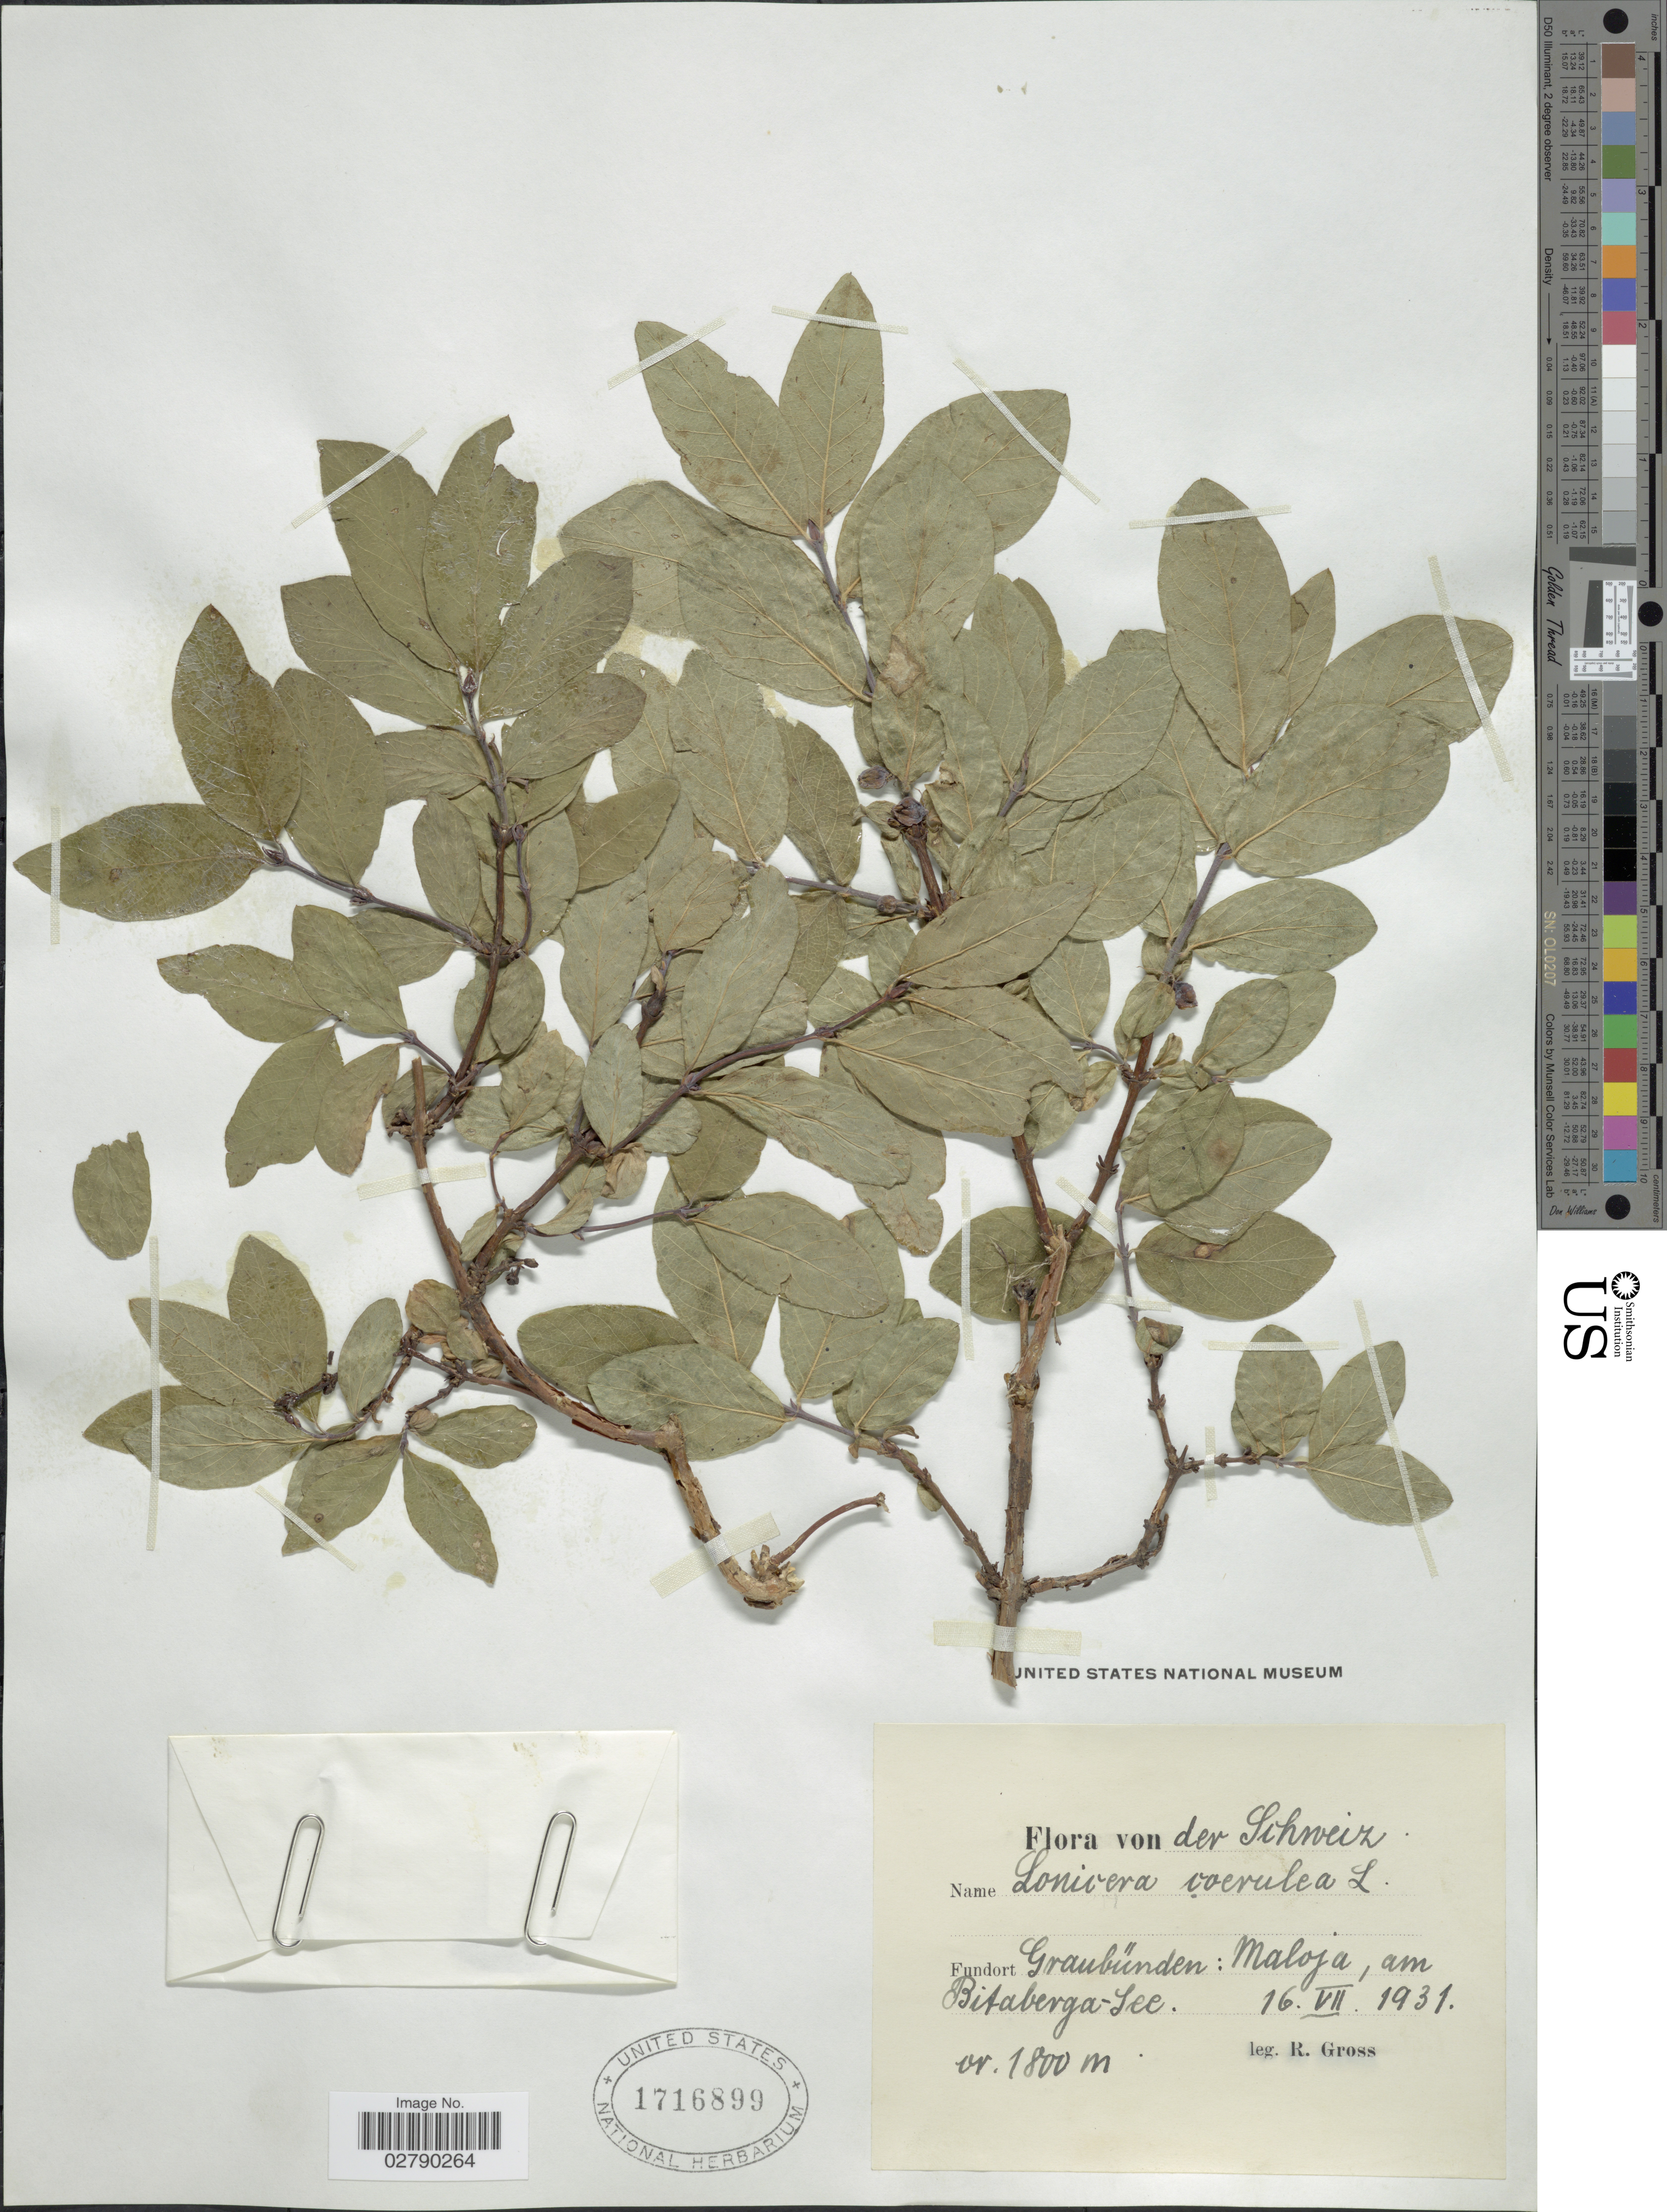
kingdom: Plantae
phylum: Tracheophyta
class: Magnoliopsida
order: Dipsacales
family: Caprifoliaceae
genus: Lonicera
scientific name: Lonicera caerulea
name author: L.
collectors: R. Gross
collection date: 1931-07-16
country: Switzerland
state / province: Graubunden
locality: Maloja, am Bitaberga-Icc.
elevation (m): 1800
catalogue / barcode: US 1716899